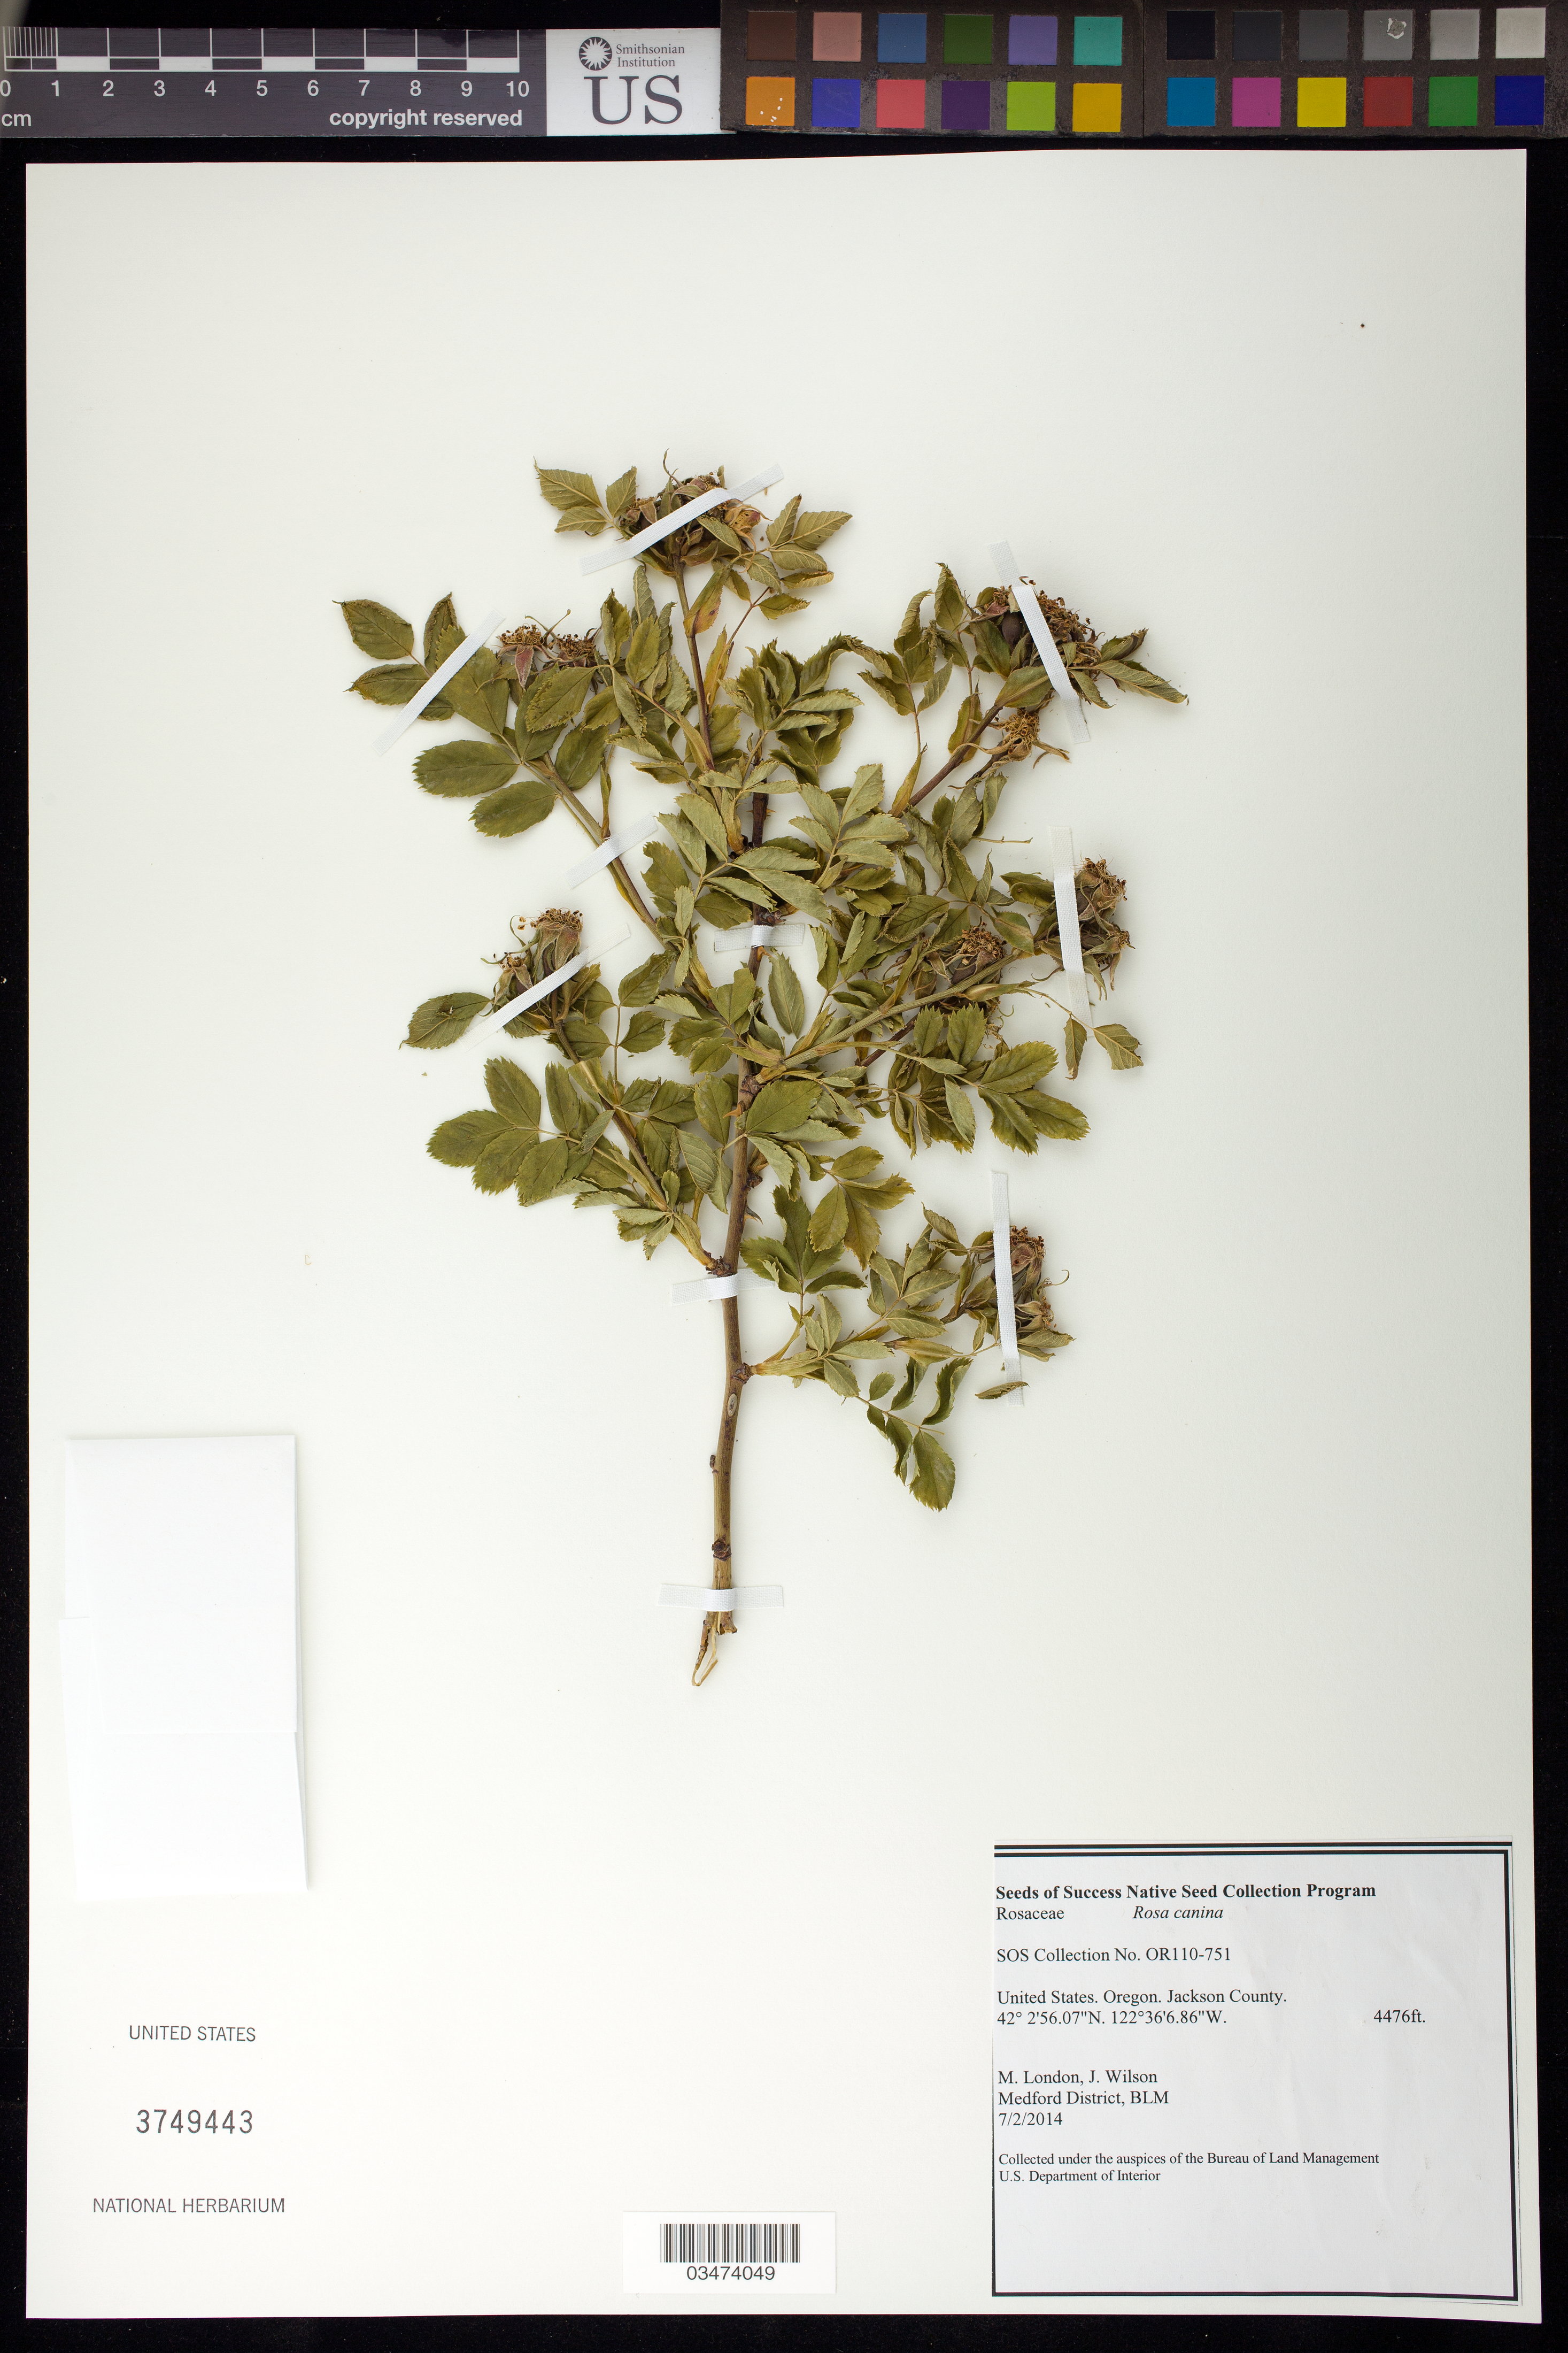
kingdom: Plantae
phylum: Tracheophyta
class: Magnoliopsida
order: Rosales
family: Rosaceae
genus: Rosa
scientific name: Rosa canina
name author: L.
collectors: M. London & J. Wilson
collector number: OR110-751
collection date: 2014-07-02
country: United States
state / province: Oregon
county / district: Jackson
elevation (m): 1364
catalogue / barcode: US 3749443